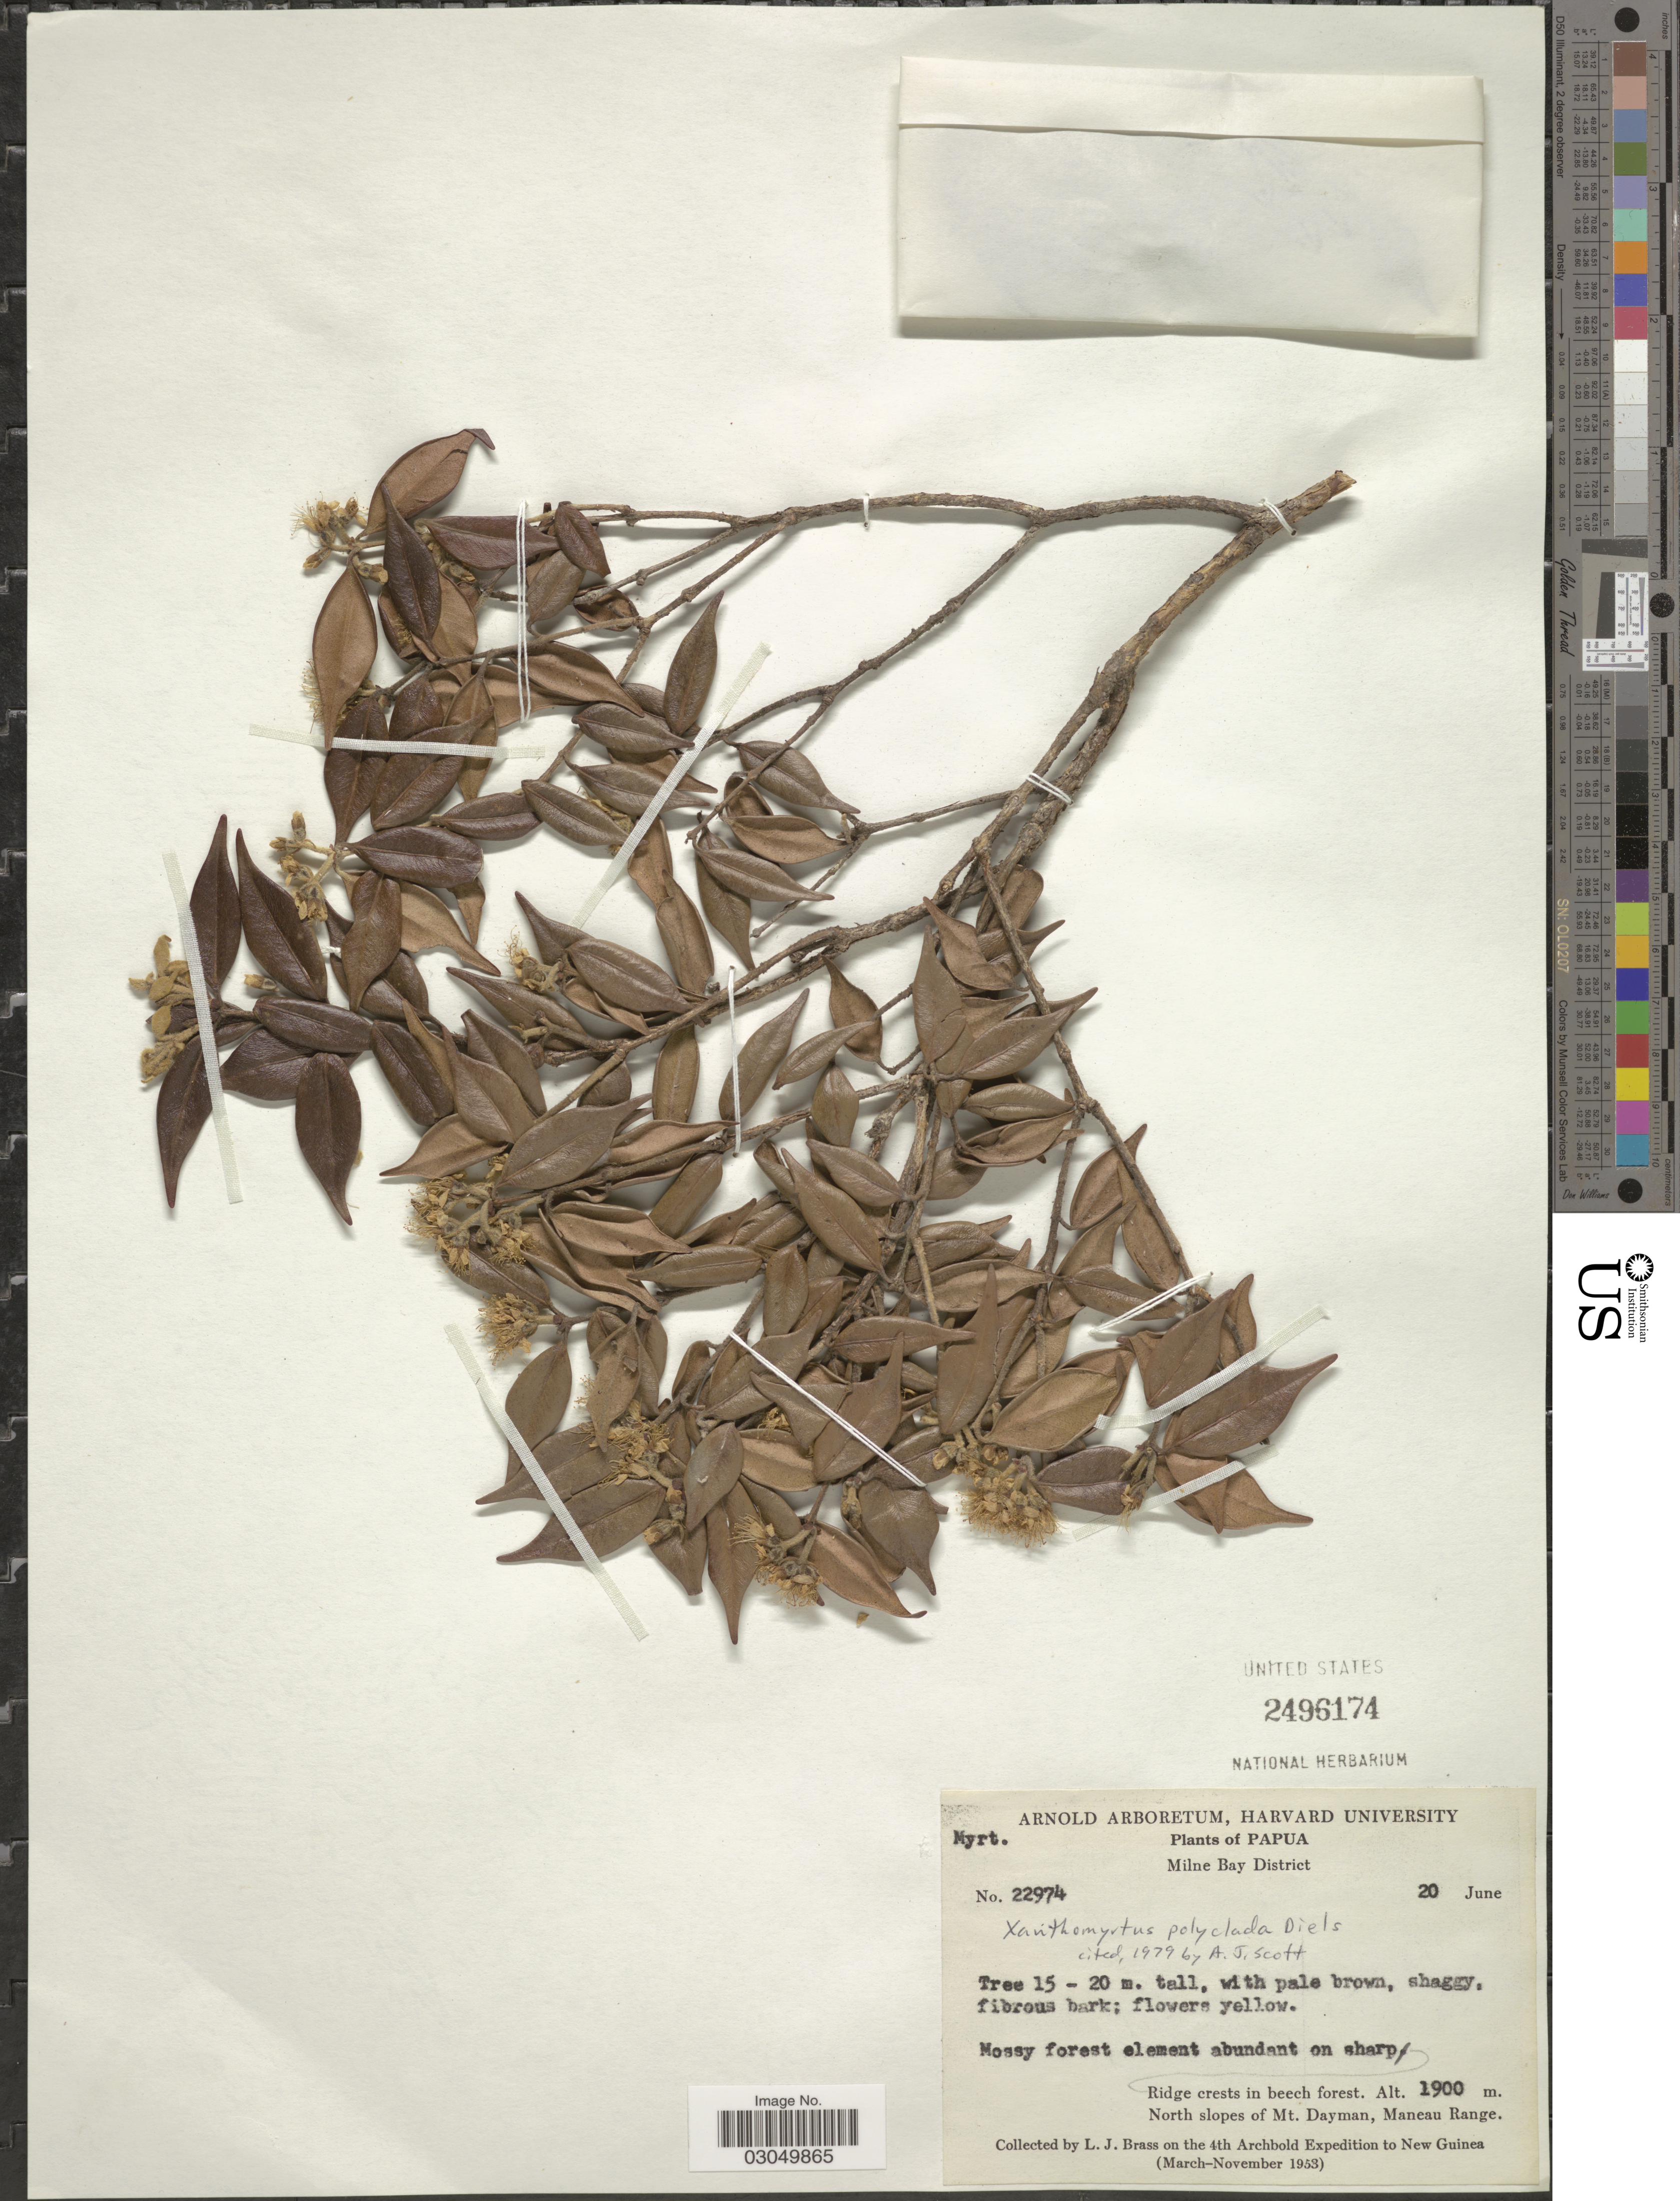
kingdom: Plantae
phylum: Tracheophyta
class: Magnoliopsida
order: Myrtales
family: Myrtaceae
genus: Xanthomyrtus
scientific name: Xanthomyrtus polyclada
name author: Diels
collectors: L. J. Brass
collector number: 22974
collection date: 1953-06-20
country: Papua New Guinea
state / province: Milne Bay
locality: Milne Bay District. Ridge crests in beech forest. North slopes of Mt. Dayman, Meneau Range. New Guinea.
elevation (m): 1900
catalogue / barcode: US 2496174